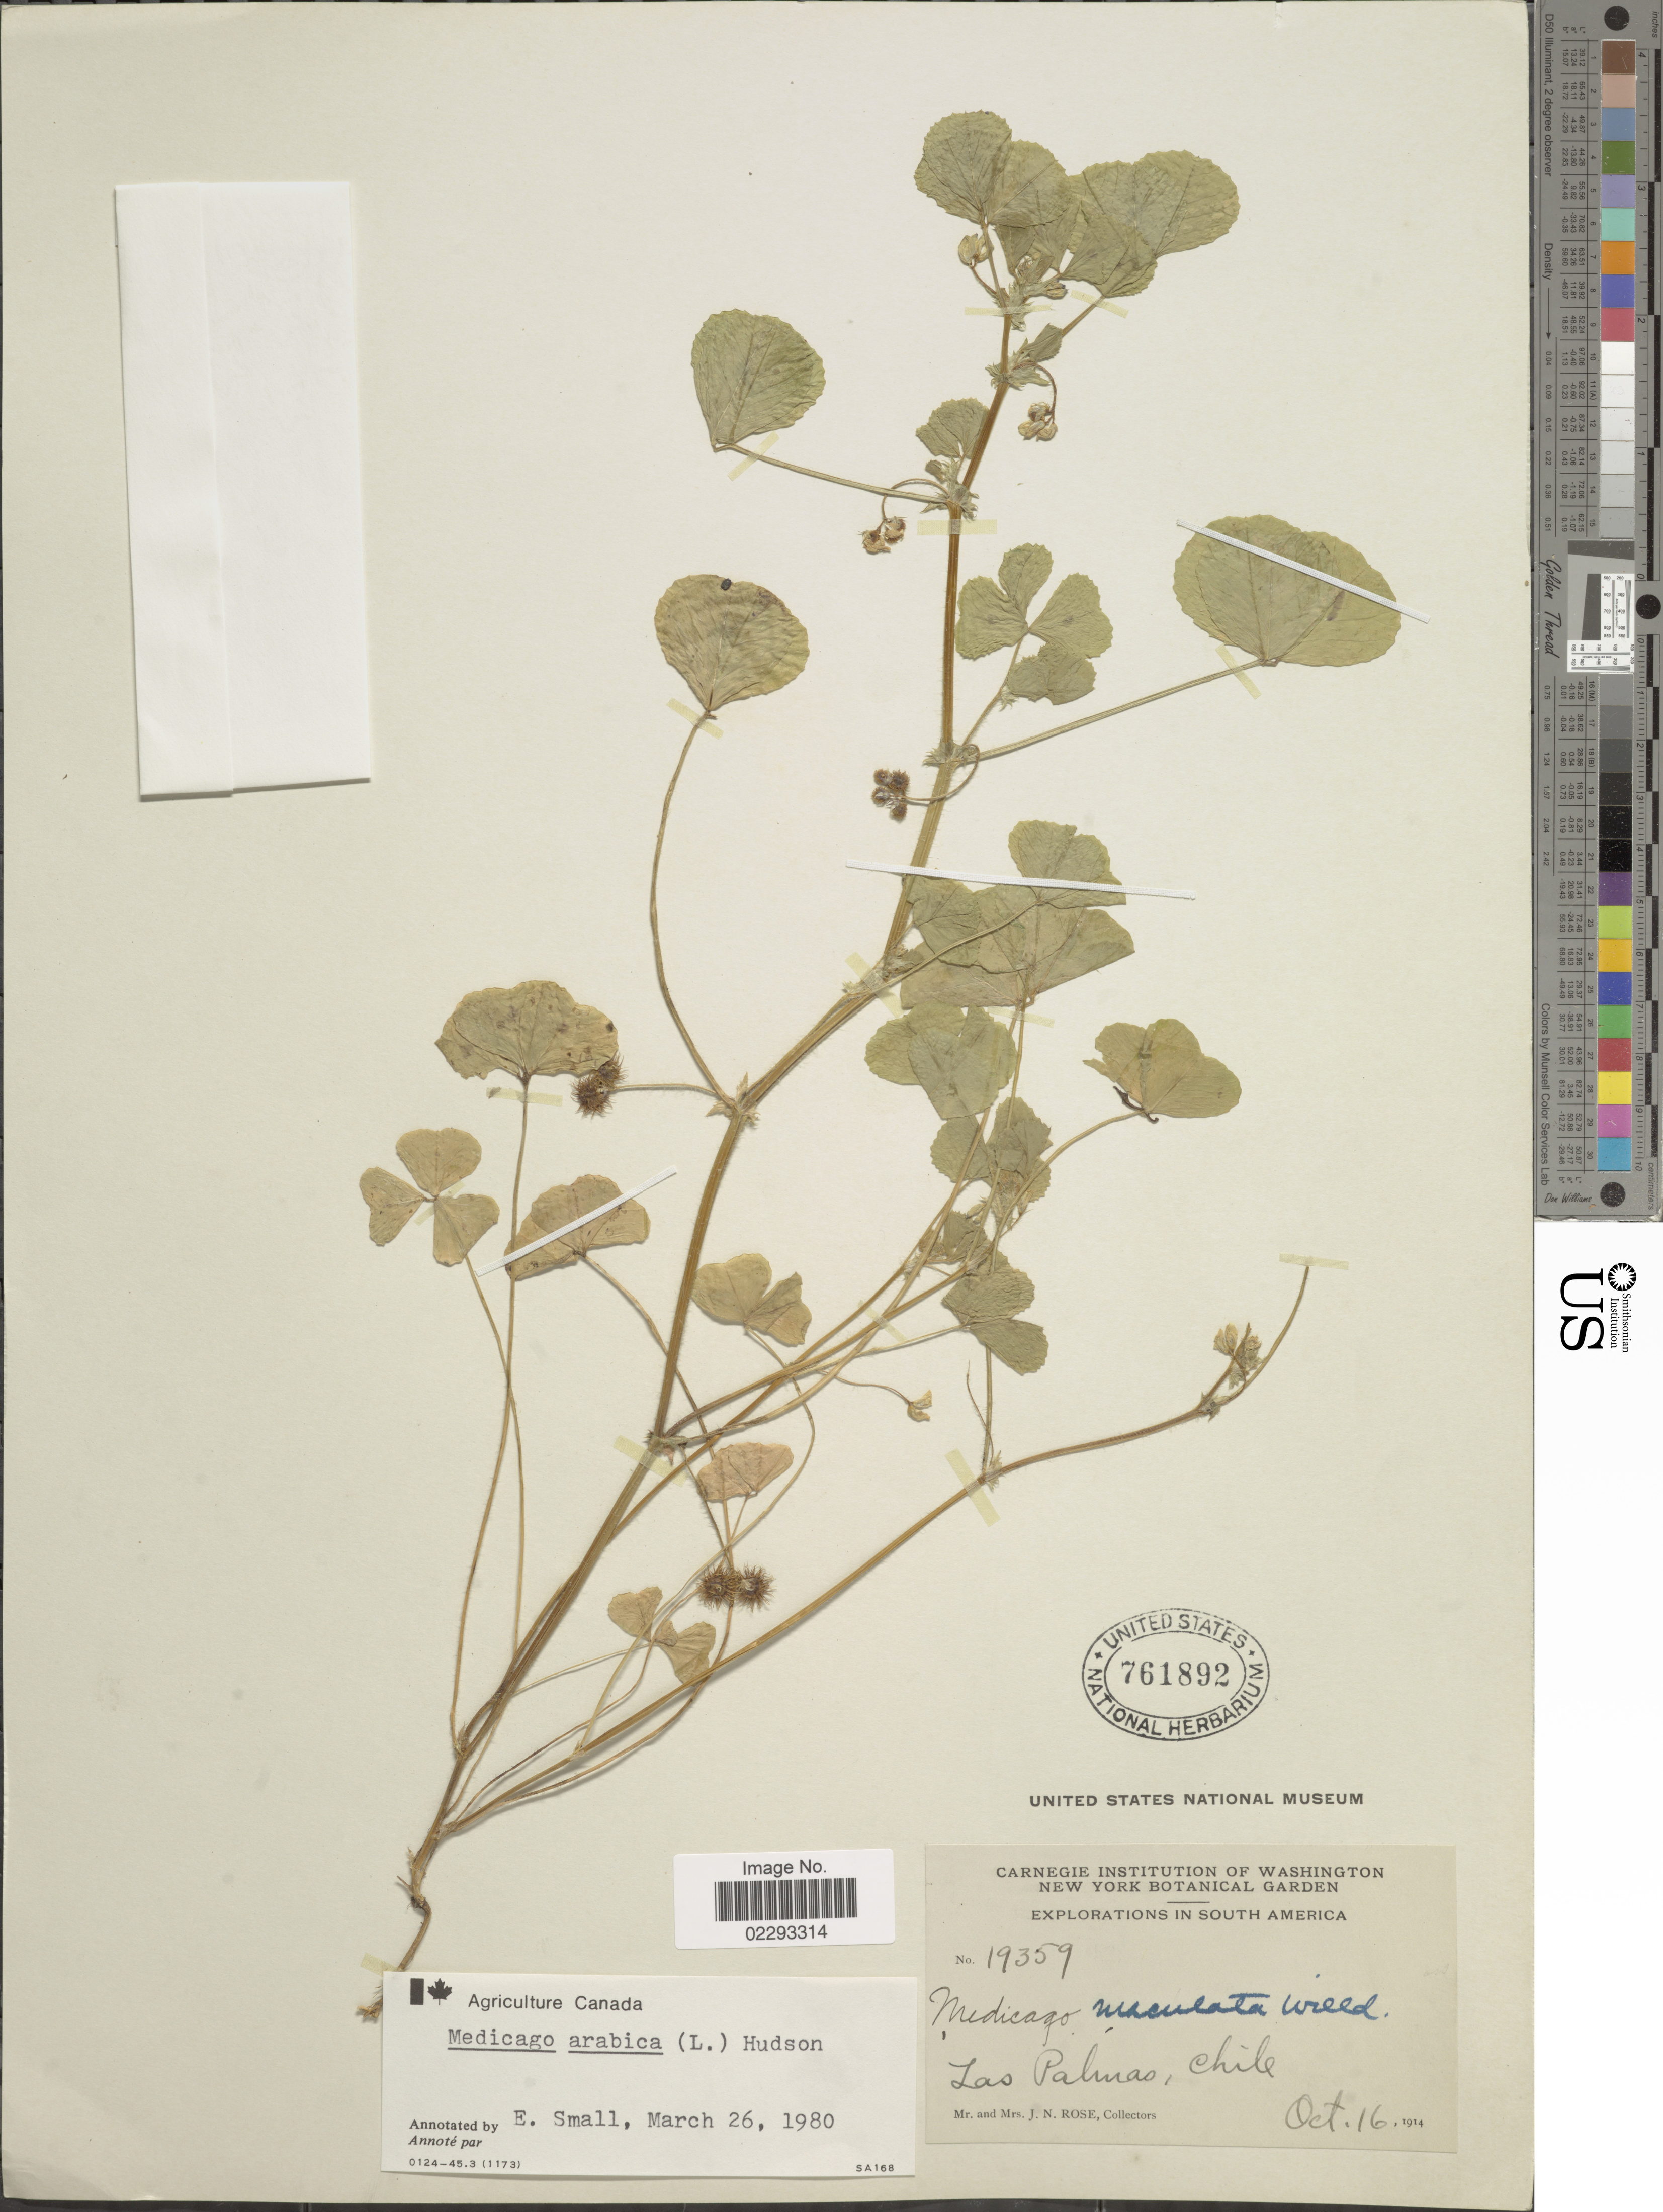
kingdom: Plantae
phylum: Tracheophyta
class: Magnoliopsida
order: Fabales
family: Fabaceae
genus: Medicago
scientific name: Medicago arabica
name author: (L.) Huds.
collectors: J. N. Rose & L. B. Rose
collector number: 19359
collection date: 1914-10-16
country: Chile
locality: South America, Las Palmas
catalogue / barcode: US 761892